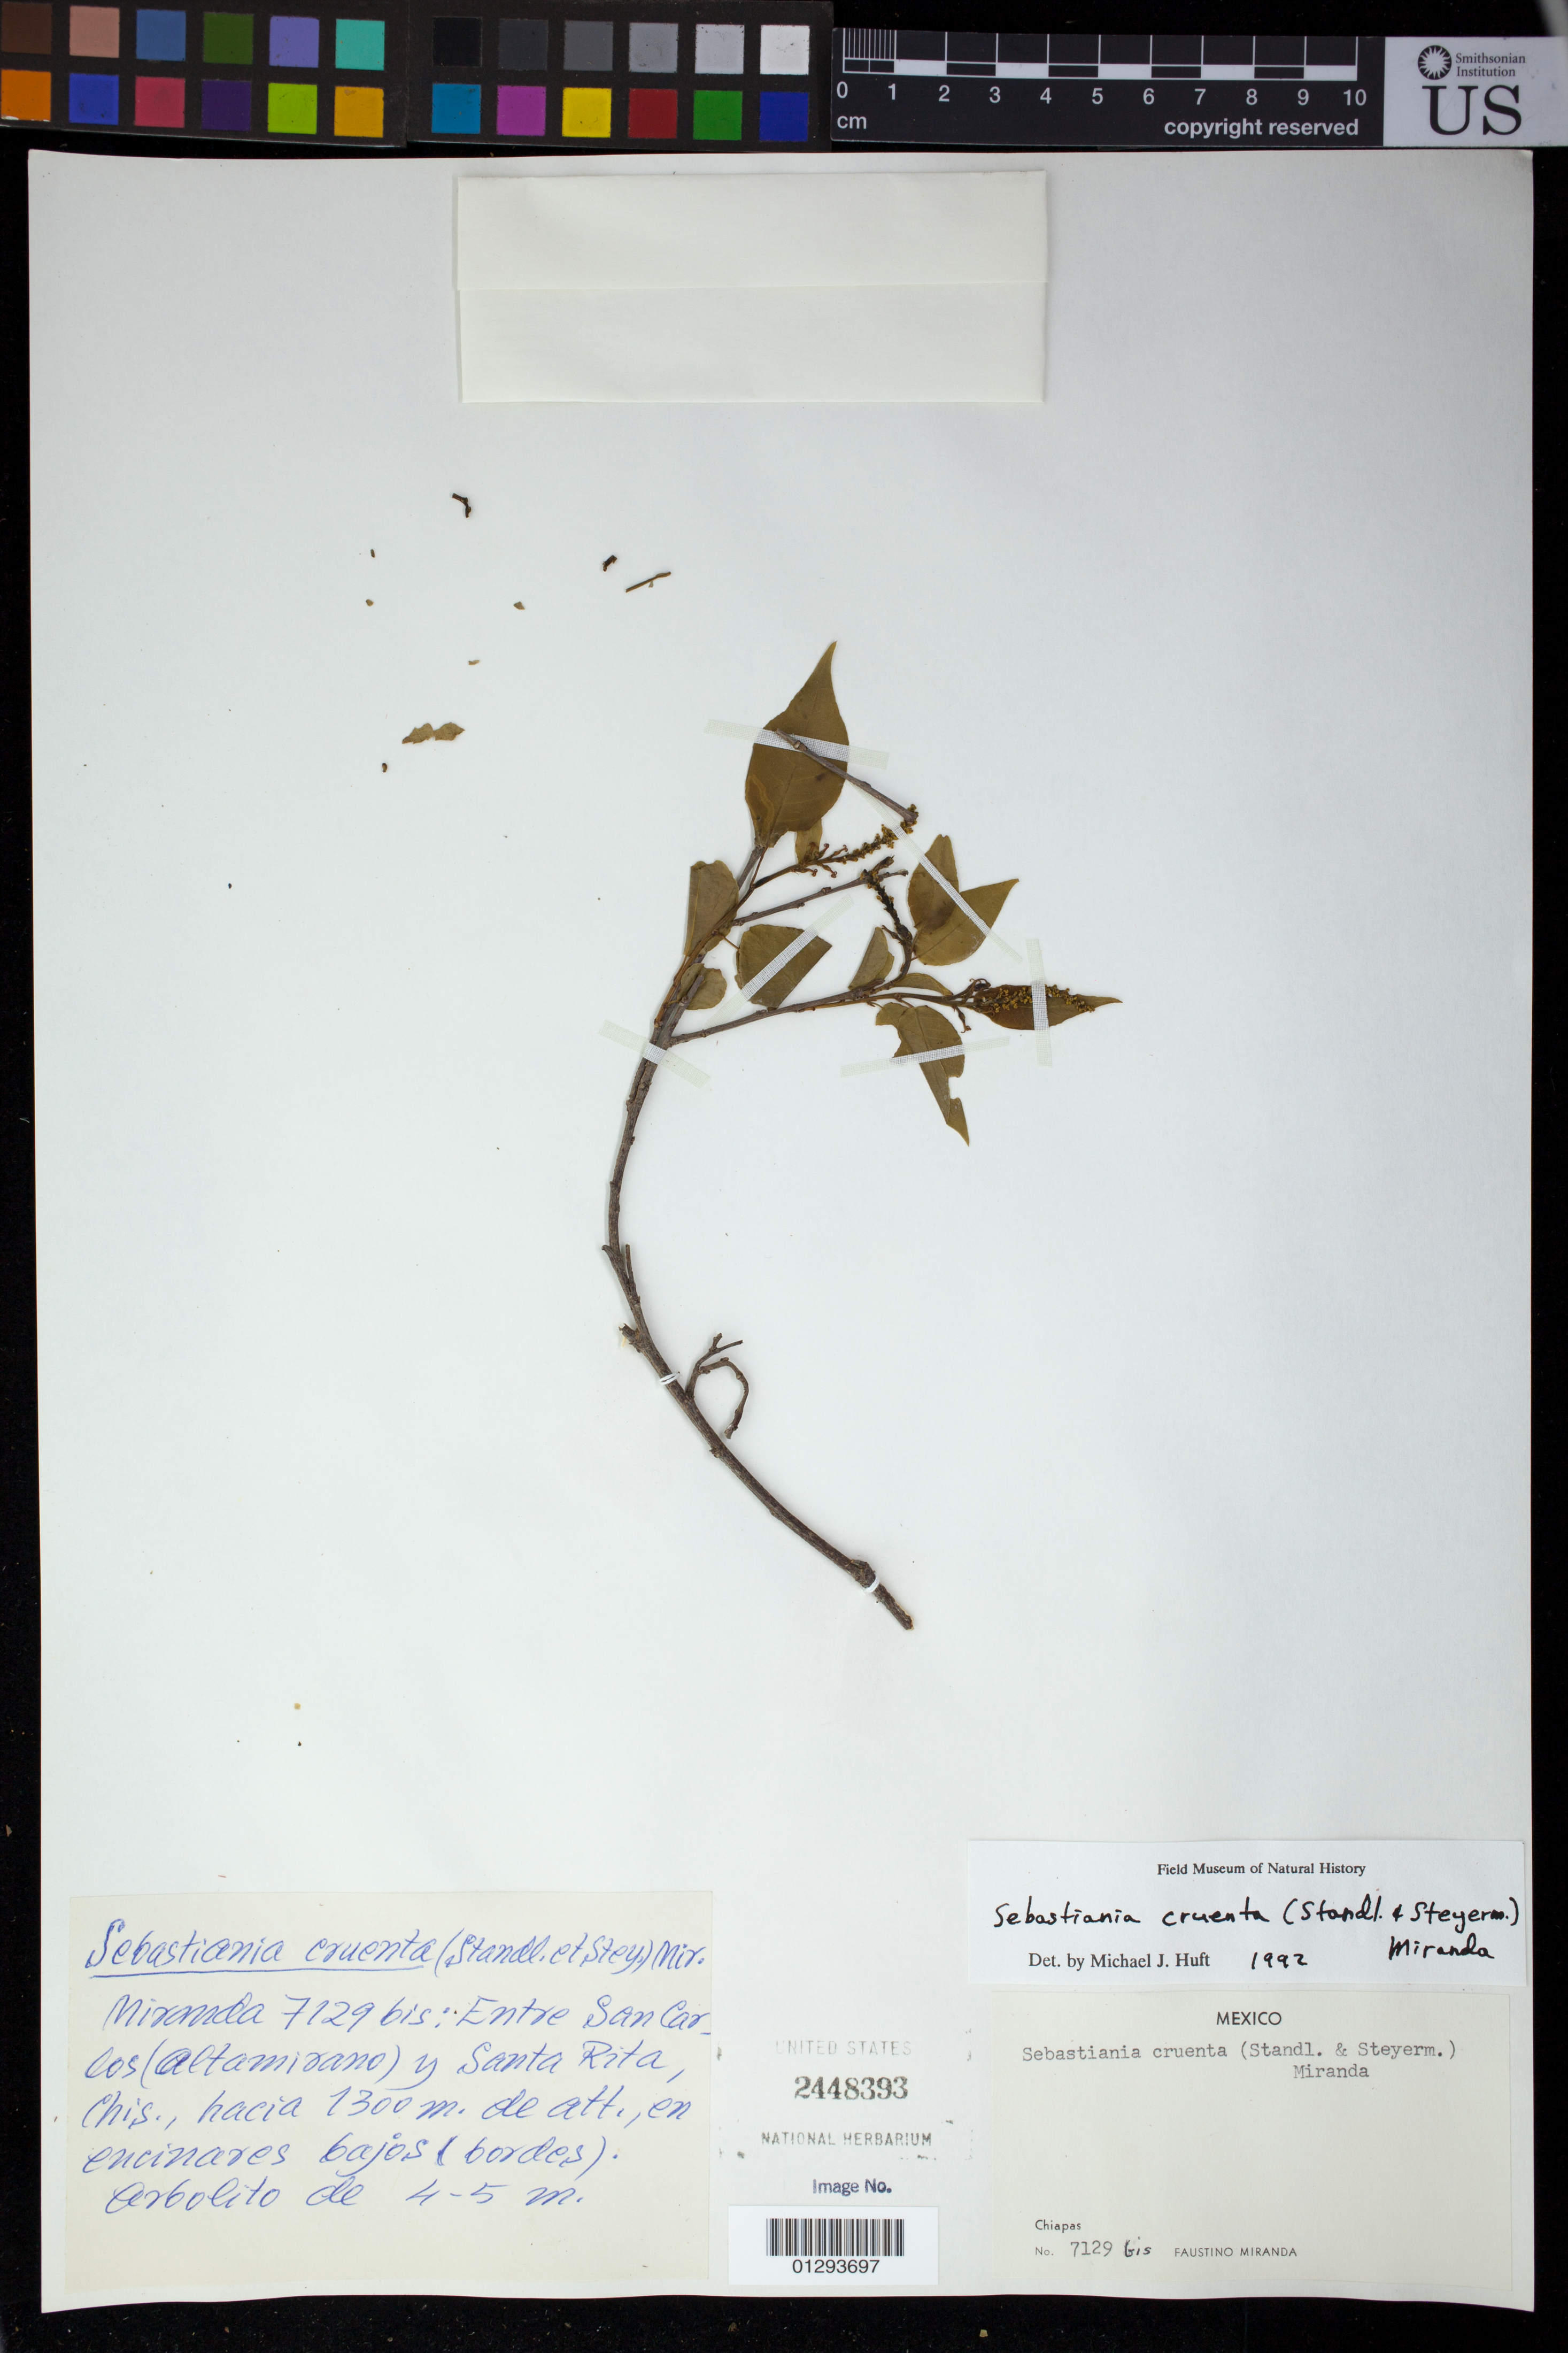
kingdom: Plantae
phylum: Tracheophyta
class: Magnoliopsida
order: Malpighiales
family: Euphorbiaceae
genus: Sebastiania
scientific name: Sebastiania cruenta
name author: (Standl. & Steyerm.) Miranda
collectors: F. Miranda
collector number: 7129 bis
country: Mexico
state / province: Chiapas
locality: Entre San Carlos (Altamirano) y Santa Rita, Chis.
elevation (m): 1300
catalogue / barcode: US 2448393